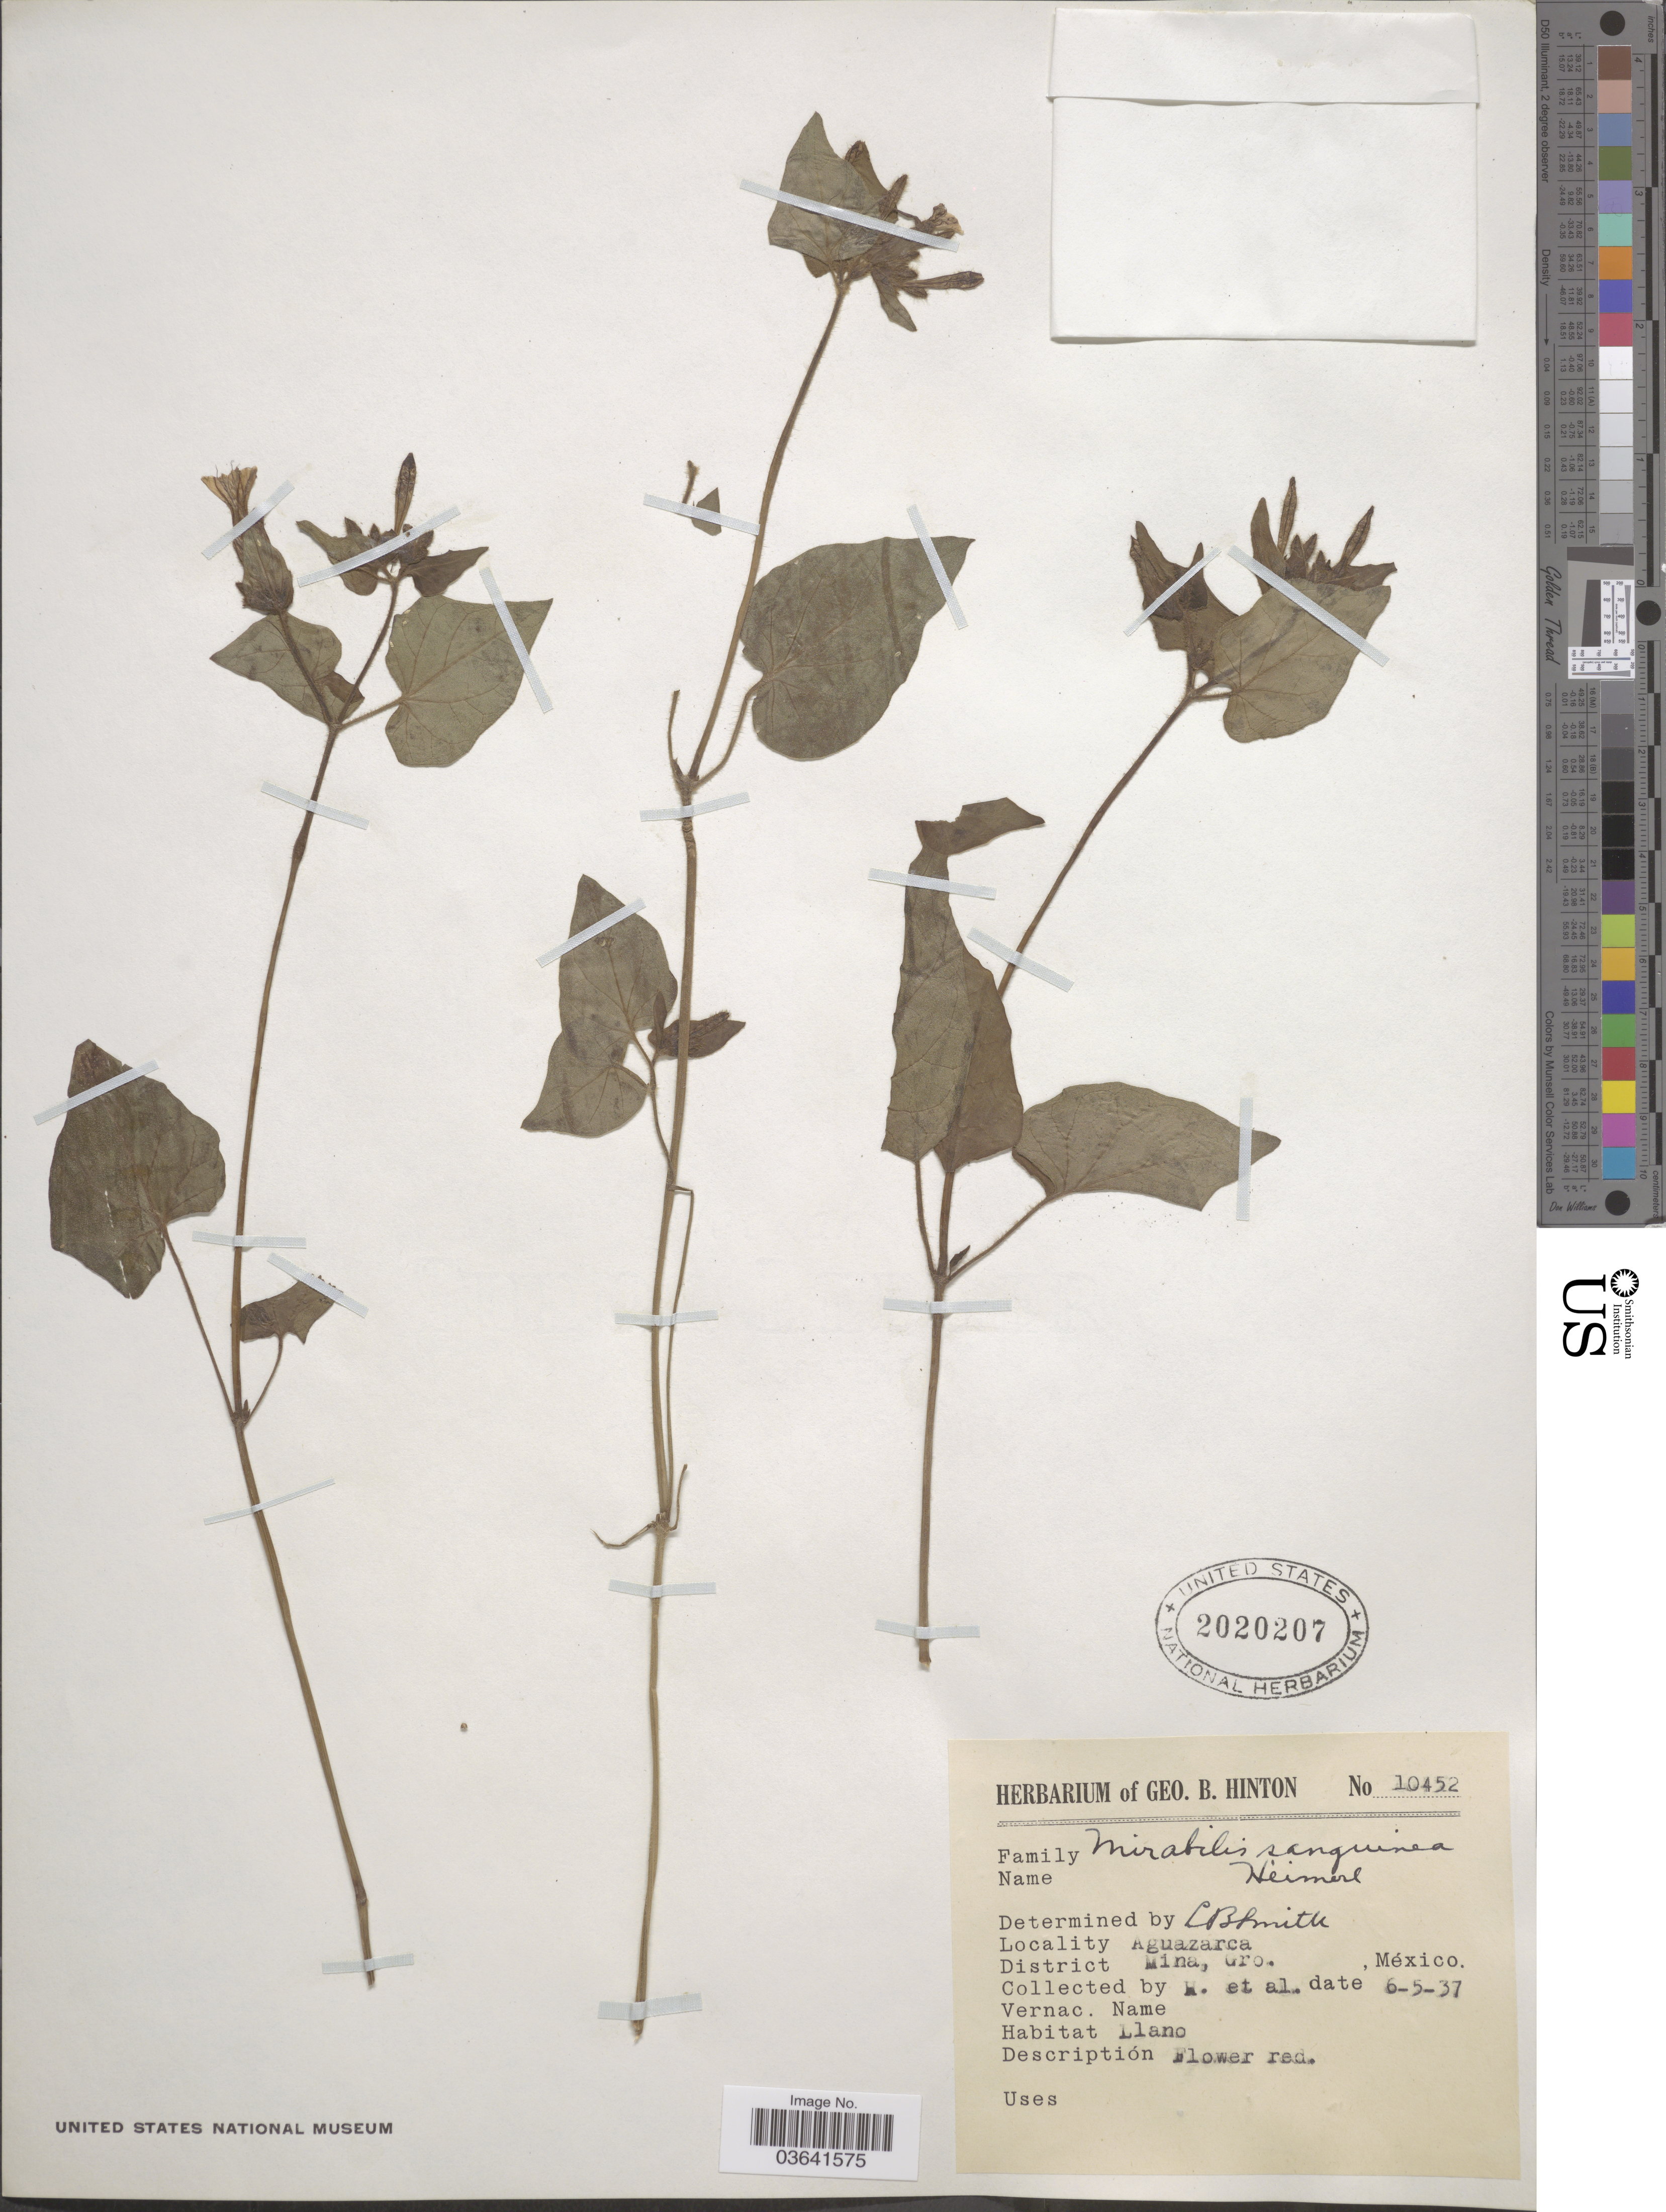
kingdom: Plantae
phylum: Tracheophyta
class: Magnoliopsida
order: Caryophyllales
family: Nyctaginaceae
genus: Mirabilis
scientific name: Mirabilis sanguinea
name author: Heimerl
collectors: G. B. Hinton & et al.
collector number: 10452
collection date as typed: Transcribed d/m/y: 6/5/37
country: Mexico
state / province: Guerrero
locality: Aguazarca. District Mina.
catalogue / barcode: US 2020207